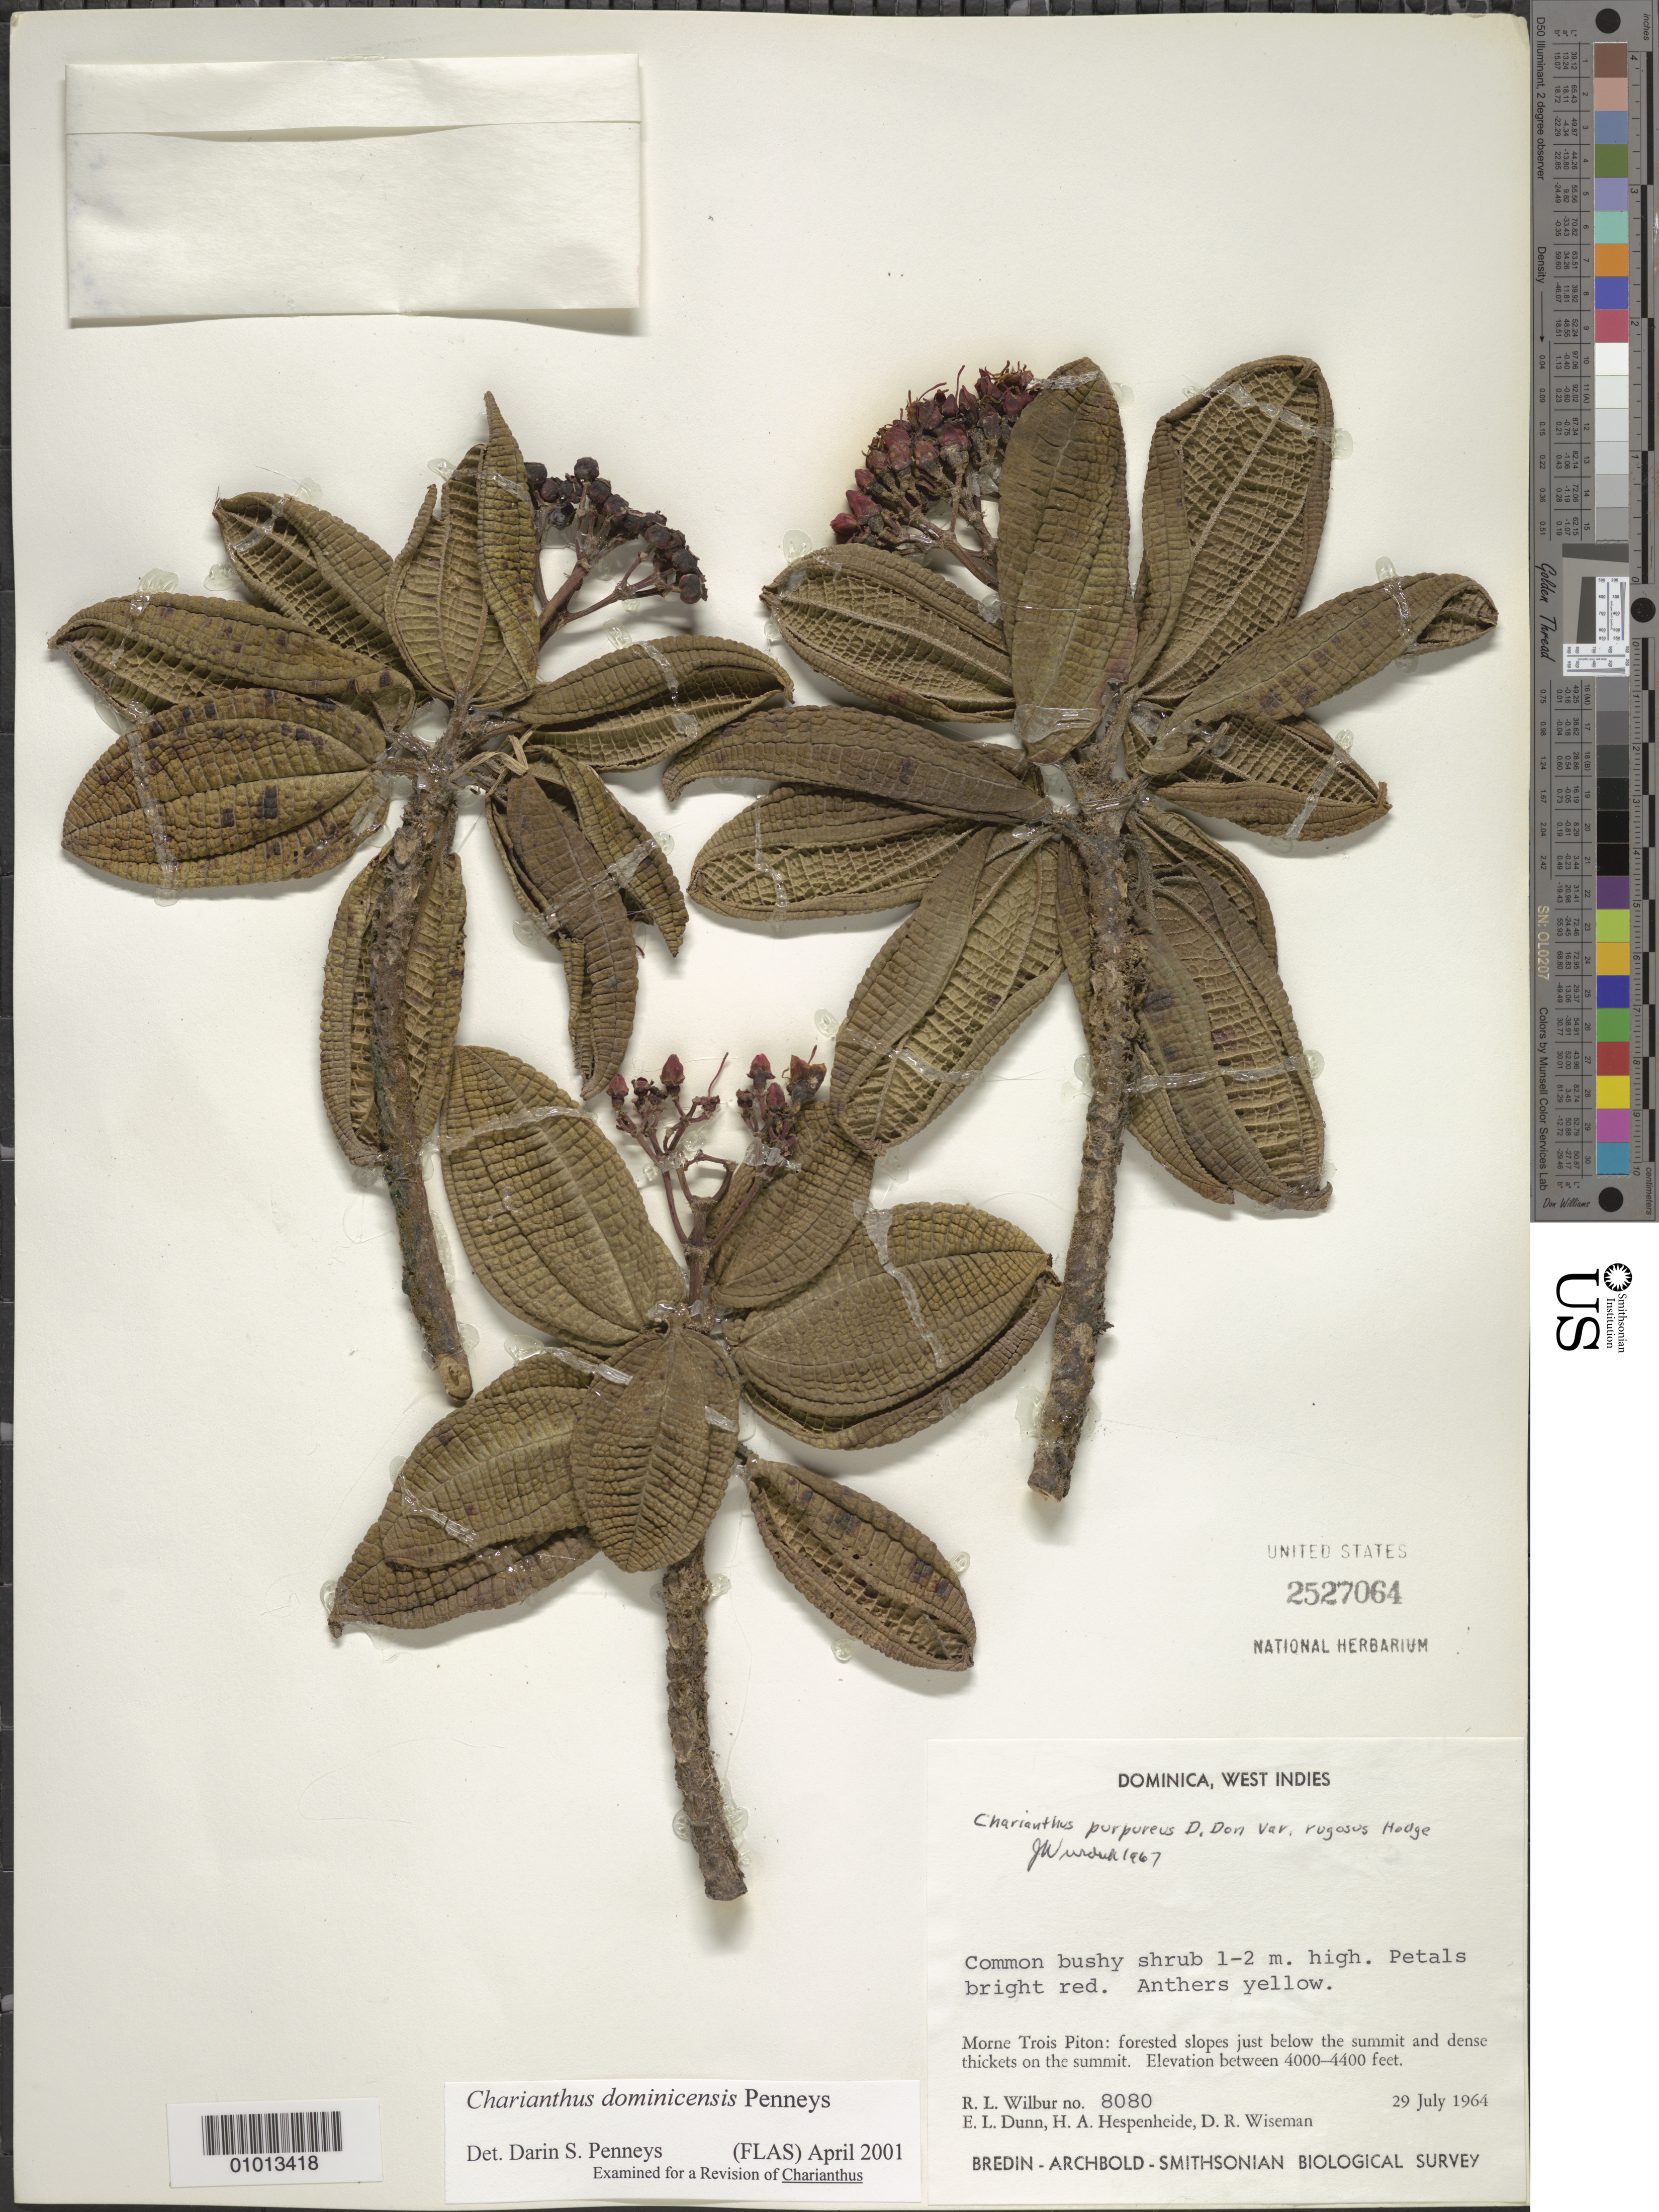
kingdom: Plantae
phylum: Tracheophyta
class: Magnoliopsida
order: Myrtales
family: Melastomataceae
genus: Charianthus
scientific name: Charianthus dominicensis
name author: Penneys & Judd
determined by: Penneys, D. S.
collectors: R. L. Wilbur, E. Dunn, H. A. Hespenheide & D. R. Wiseman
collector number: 8080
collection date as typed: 29 Jul 1964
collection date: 1964-07-29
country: Dominica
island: Dominica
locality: Morne Trois Pitons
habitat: Forested slopes just below the summit and dense thickets on the summit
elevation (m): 1219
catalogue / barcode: US 2527064